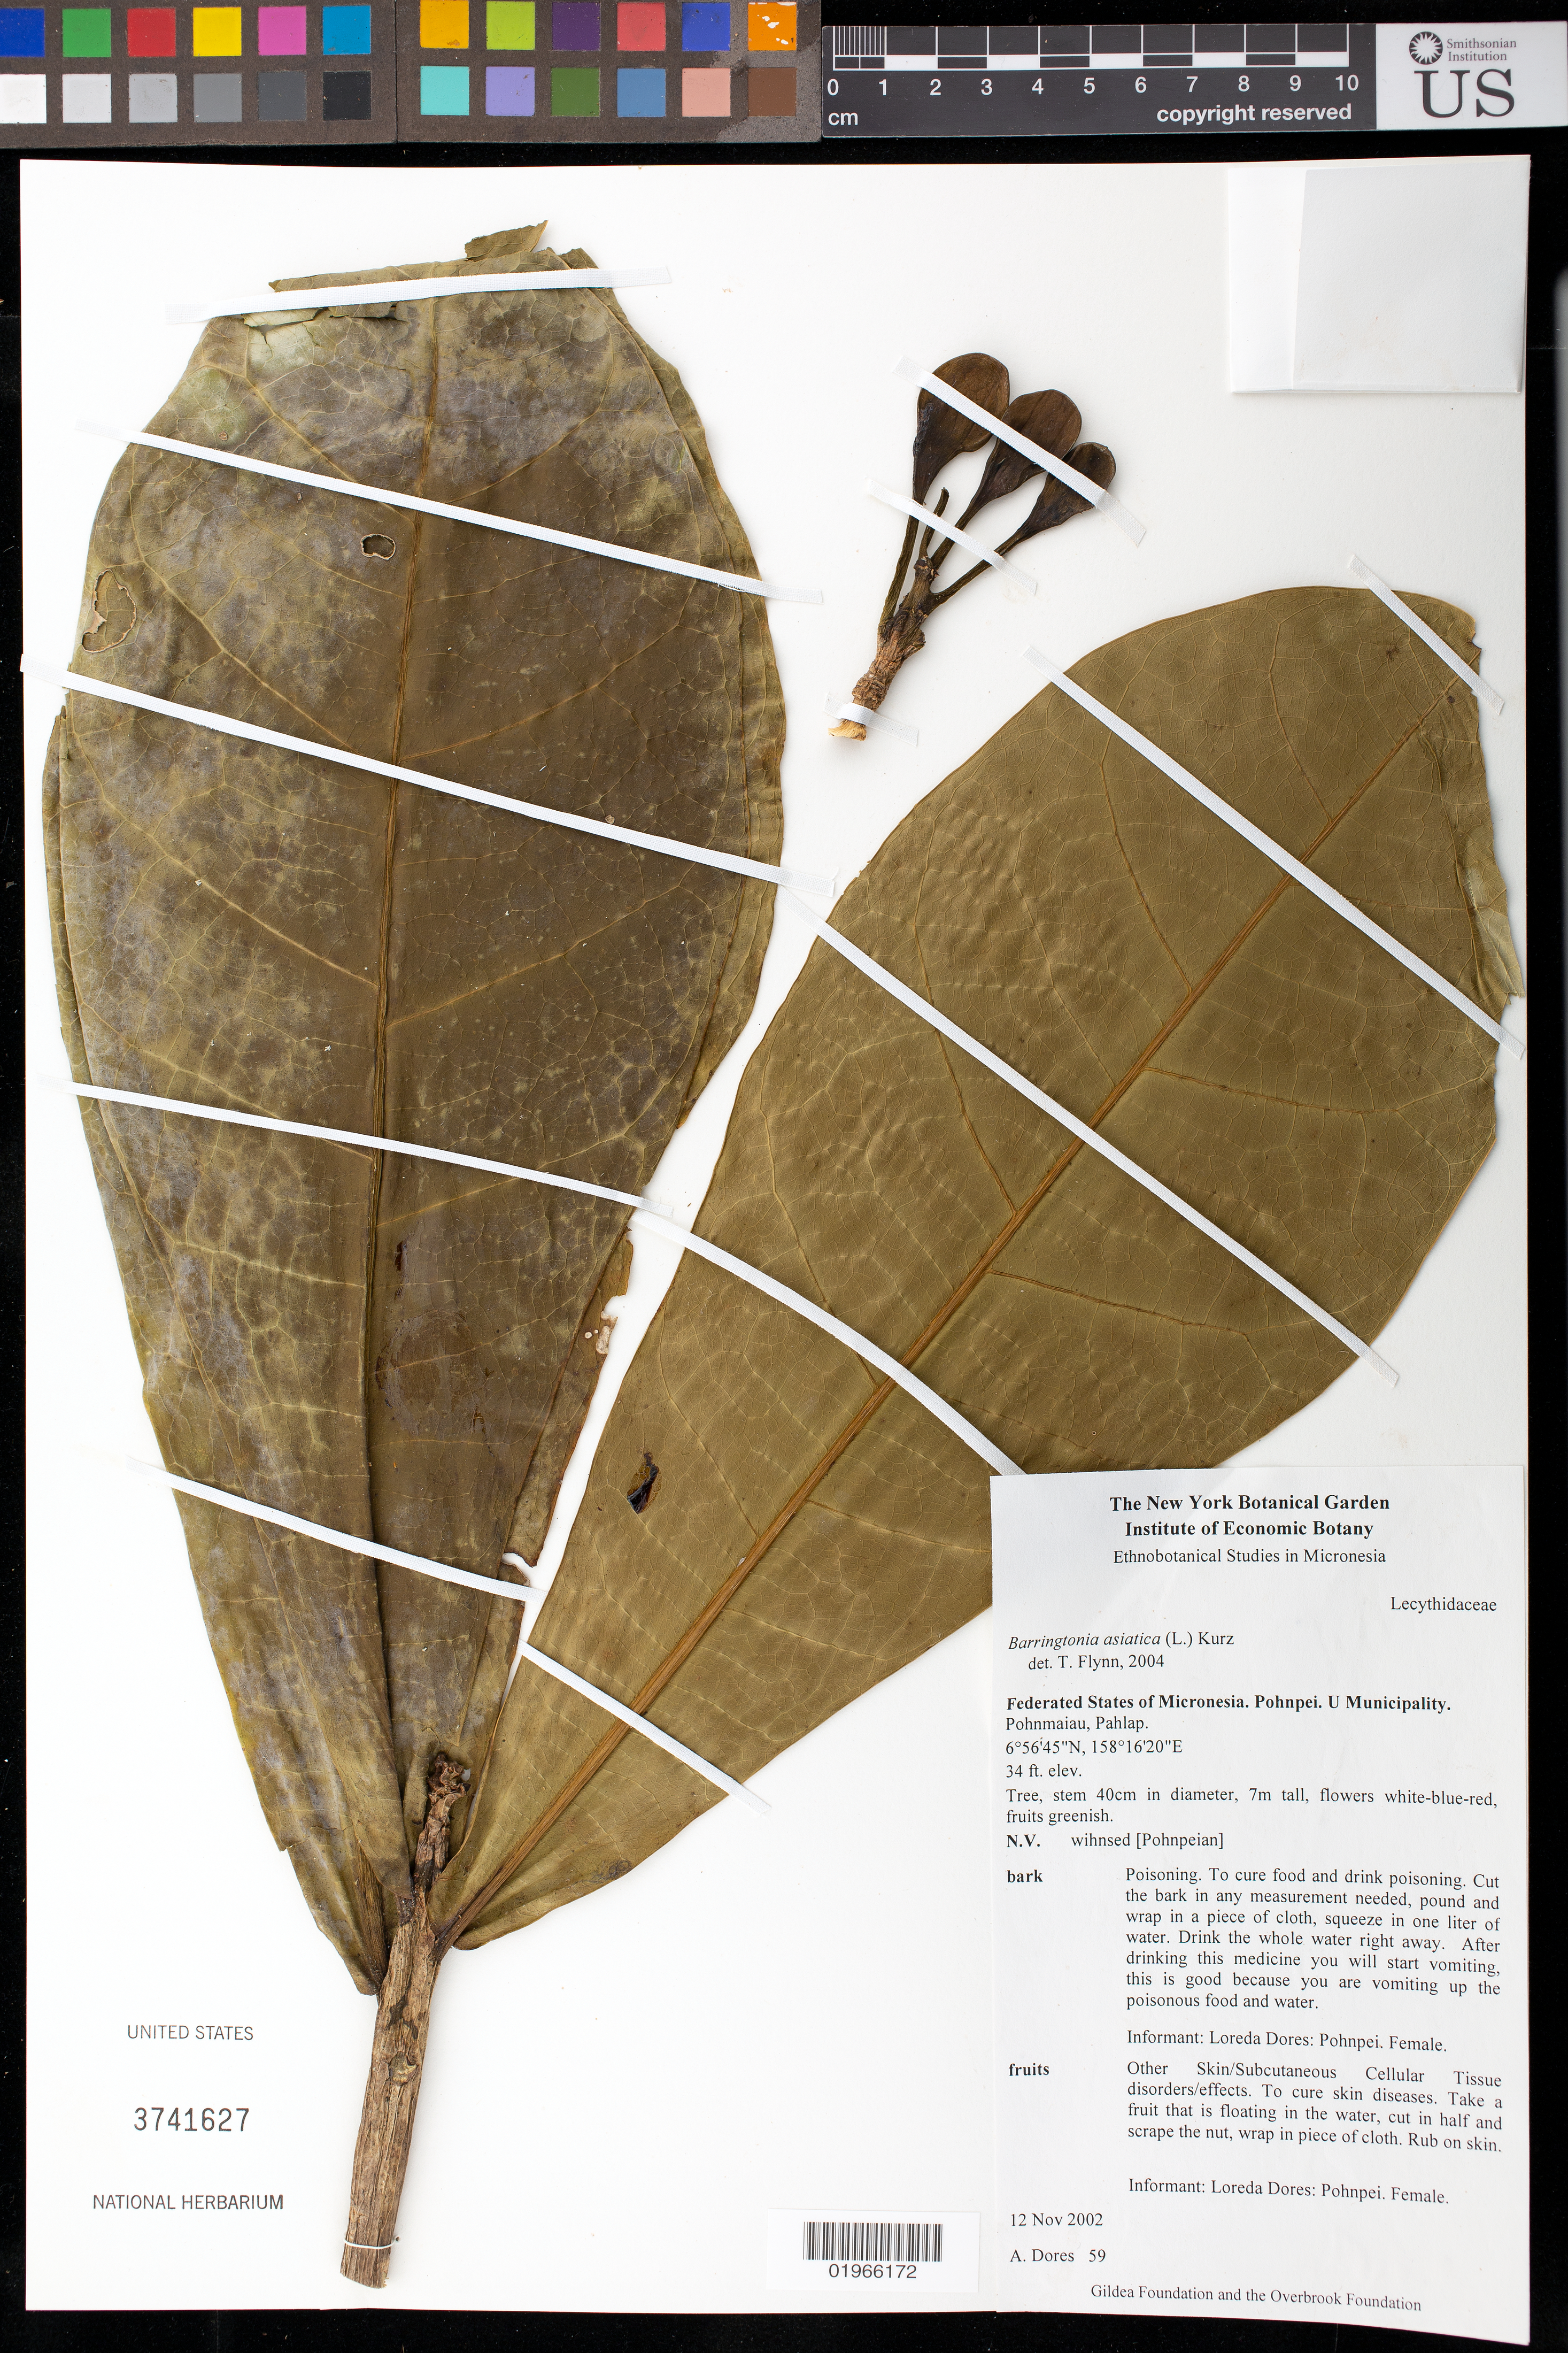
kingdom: Plantae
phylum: Tracheophyta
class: Magnoliopsida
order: Ericales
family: Lecythidaceae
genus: Barringtonia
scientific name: Barringtonia asiatica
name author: (L.) Kurz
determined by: Flynn, T. W.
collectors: A. Dores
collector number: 59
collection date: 2002-11-12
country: Micronesia, Federated States of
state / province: Pohnpei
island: Pohnpei [Ponape]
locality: U Municipality, Pohnmaiau, Pahlap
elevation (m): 10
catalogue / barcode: US 3741627